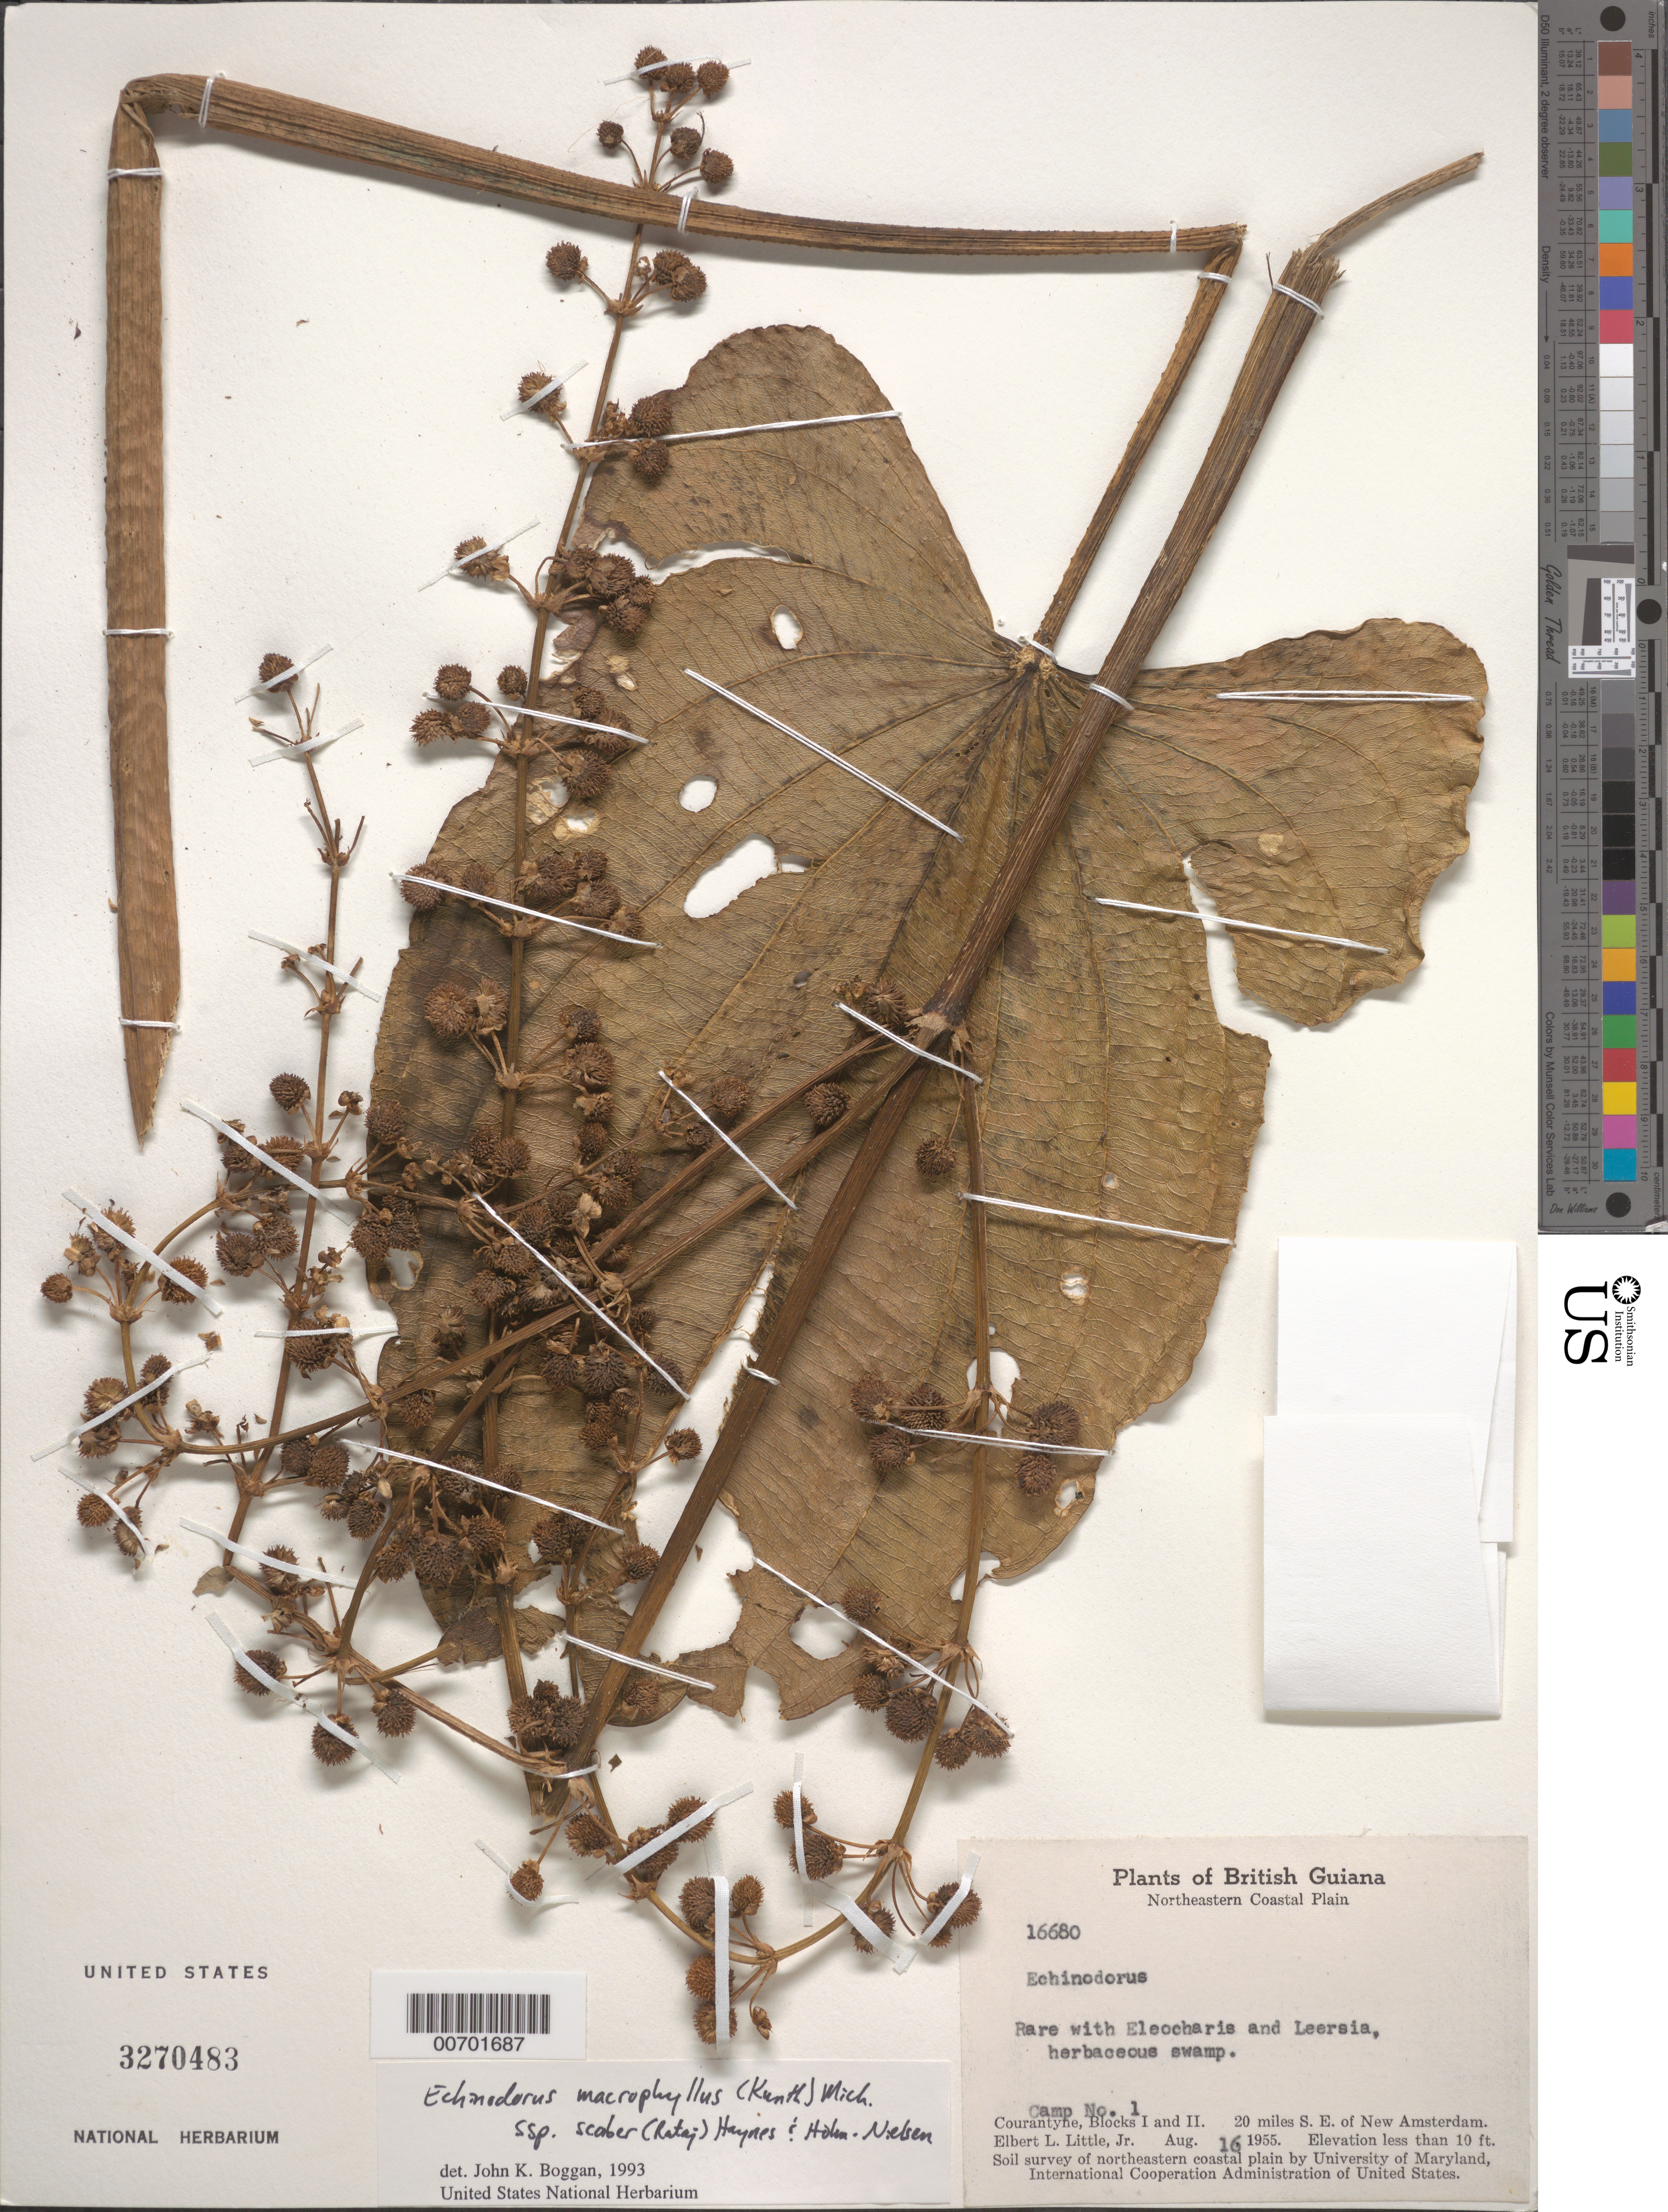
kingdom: Plantae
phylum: Tracheophyta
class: Liliopsida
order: Alismatales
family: Alismataceae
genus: Echinodorus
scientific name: Echinodorus macrophyllus subsp. scaber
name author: (Rataj) R.R. Haynes & Holm-Niels.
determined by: Boggan, J. K., (US), NMNH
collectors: E. L. Little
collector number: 16680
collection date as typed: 16-Aug-55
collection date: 1955-08-16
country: Guyana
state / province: E. Berbice-Corentyne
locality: Courantyne, Blocks I & II. 20 mi. SE of New Amsterdam, Camp No. 1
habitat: Herbaceous swamp; with Eleocharis and Leersia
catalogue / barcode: US 3270483